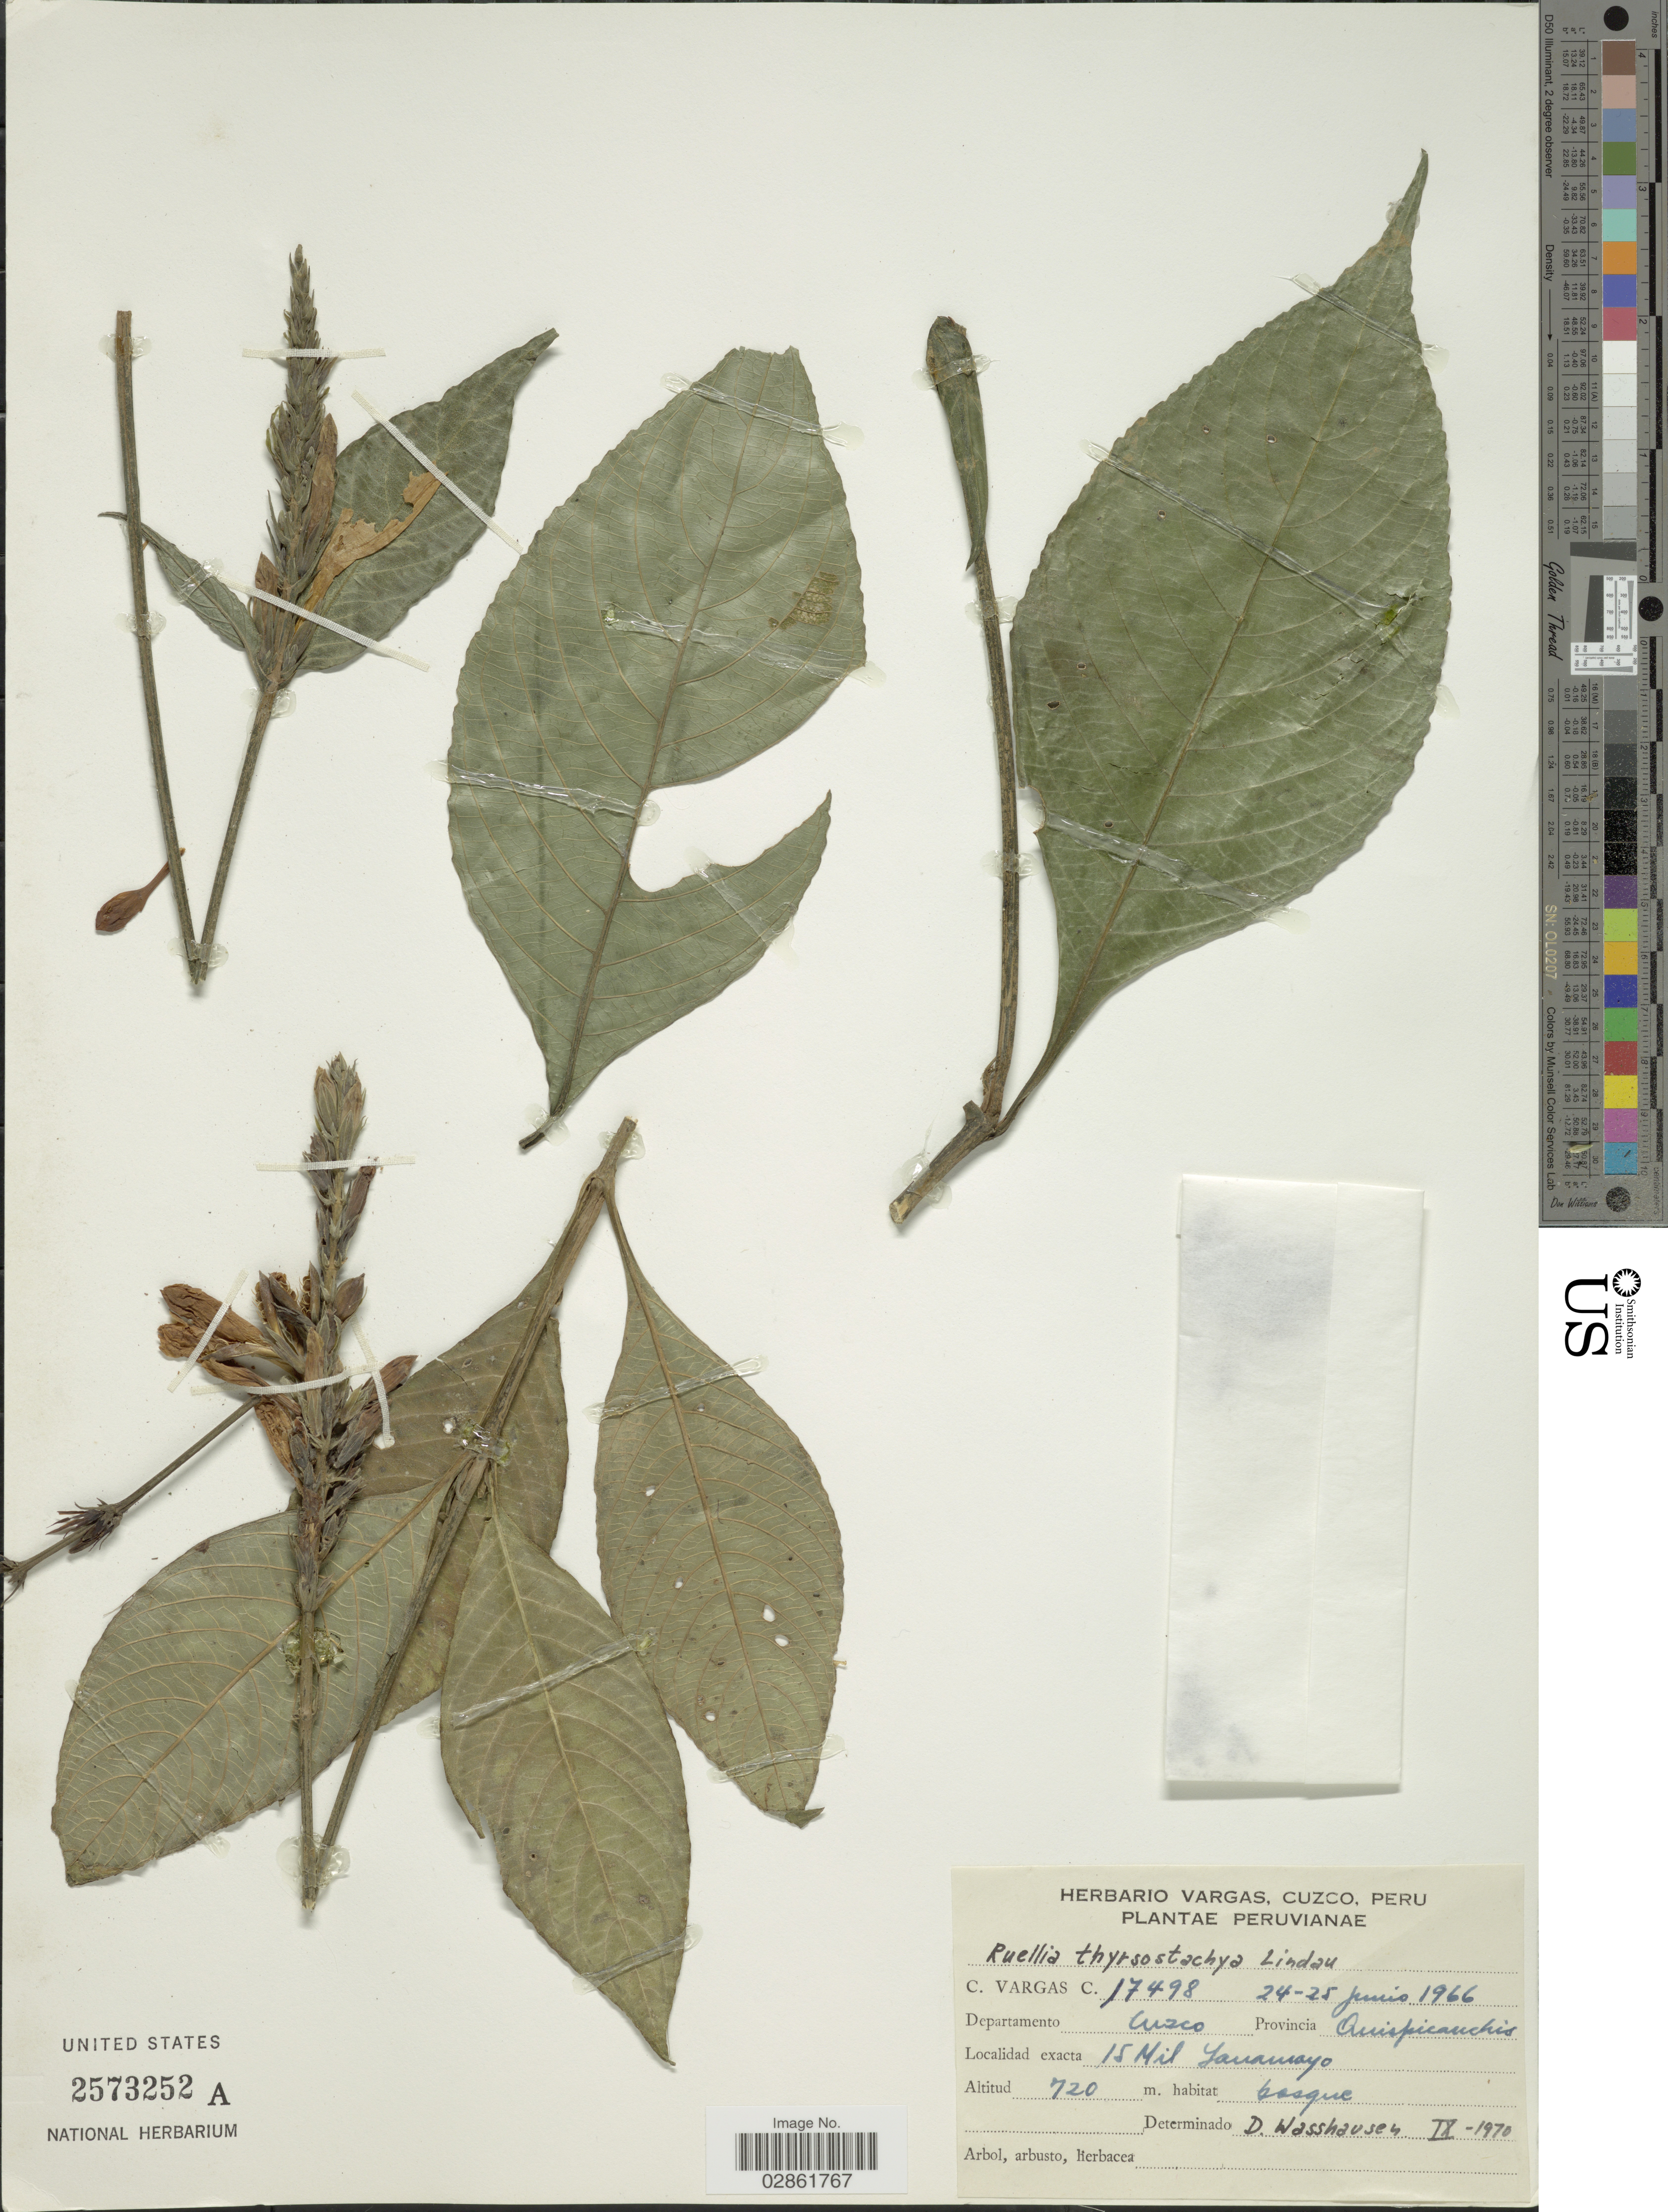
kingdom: Plantae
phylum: Tracheophyta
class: Magnoliopsida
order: Lamiales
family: Acanthaceae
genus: Ruellia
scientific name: Ruellia proxima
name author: Lindau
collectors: C. Vargas Calderón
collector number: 17498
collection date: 1966-06-24/1966-06-25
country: Peru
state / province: Cusco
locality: Departamento Cuzco, Provincia Quispicanchi, 15 Mil Yanamayo.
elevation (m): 720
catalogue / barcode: US 2573252A